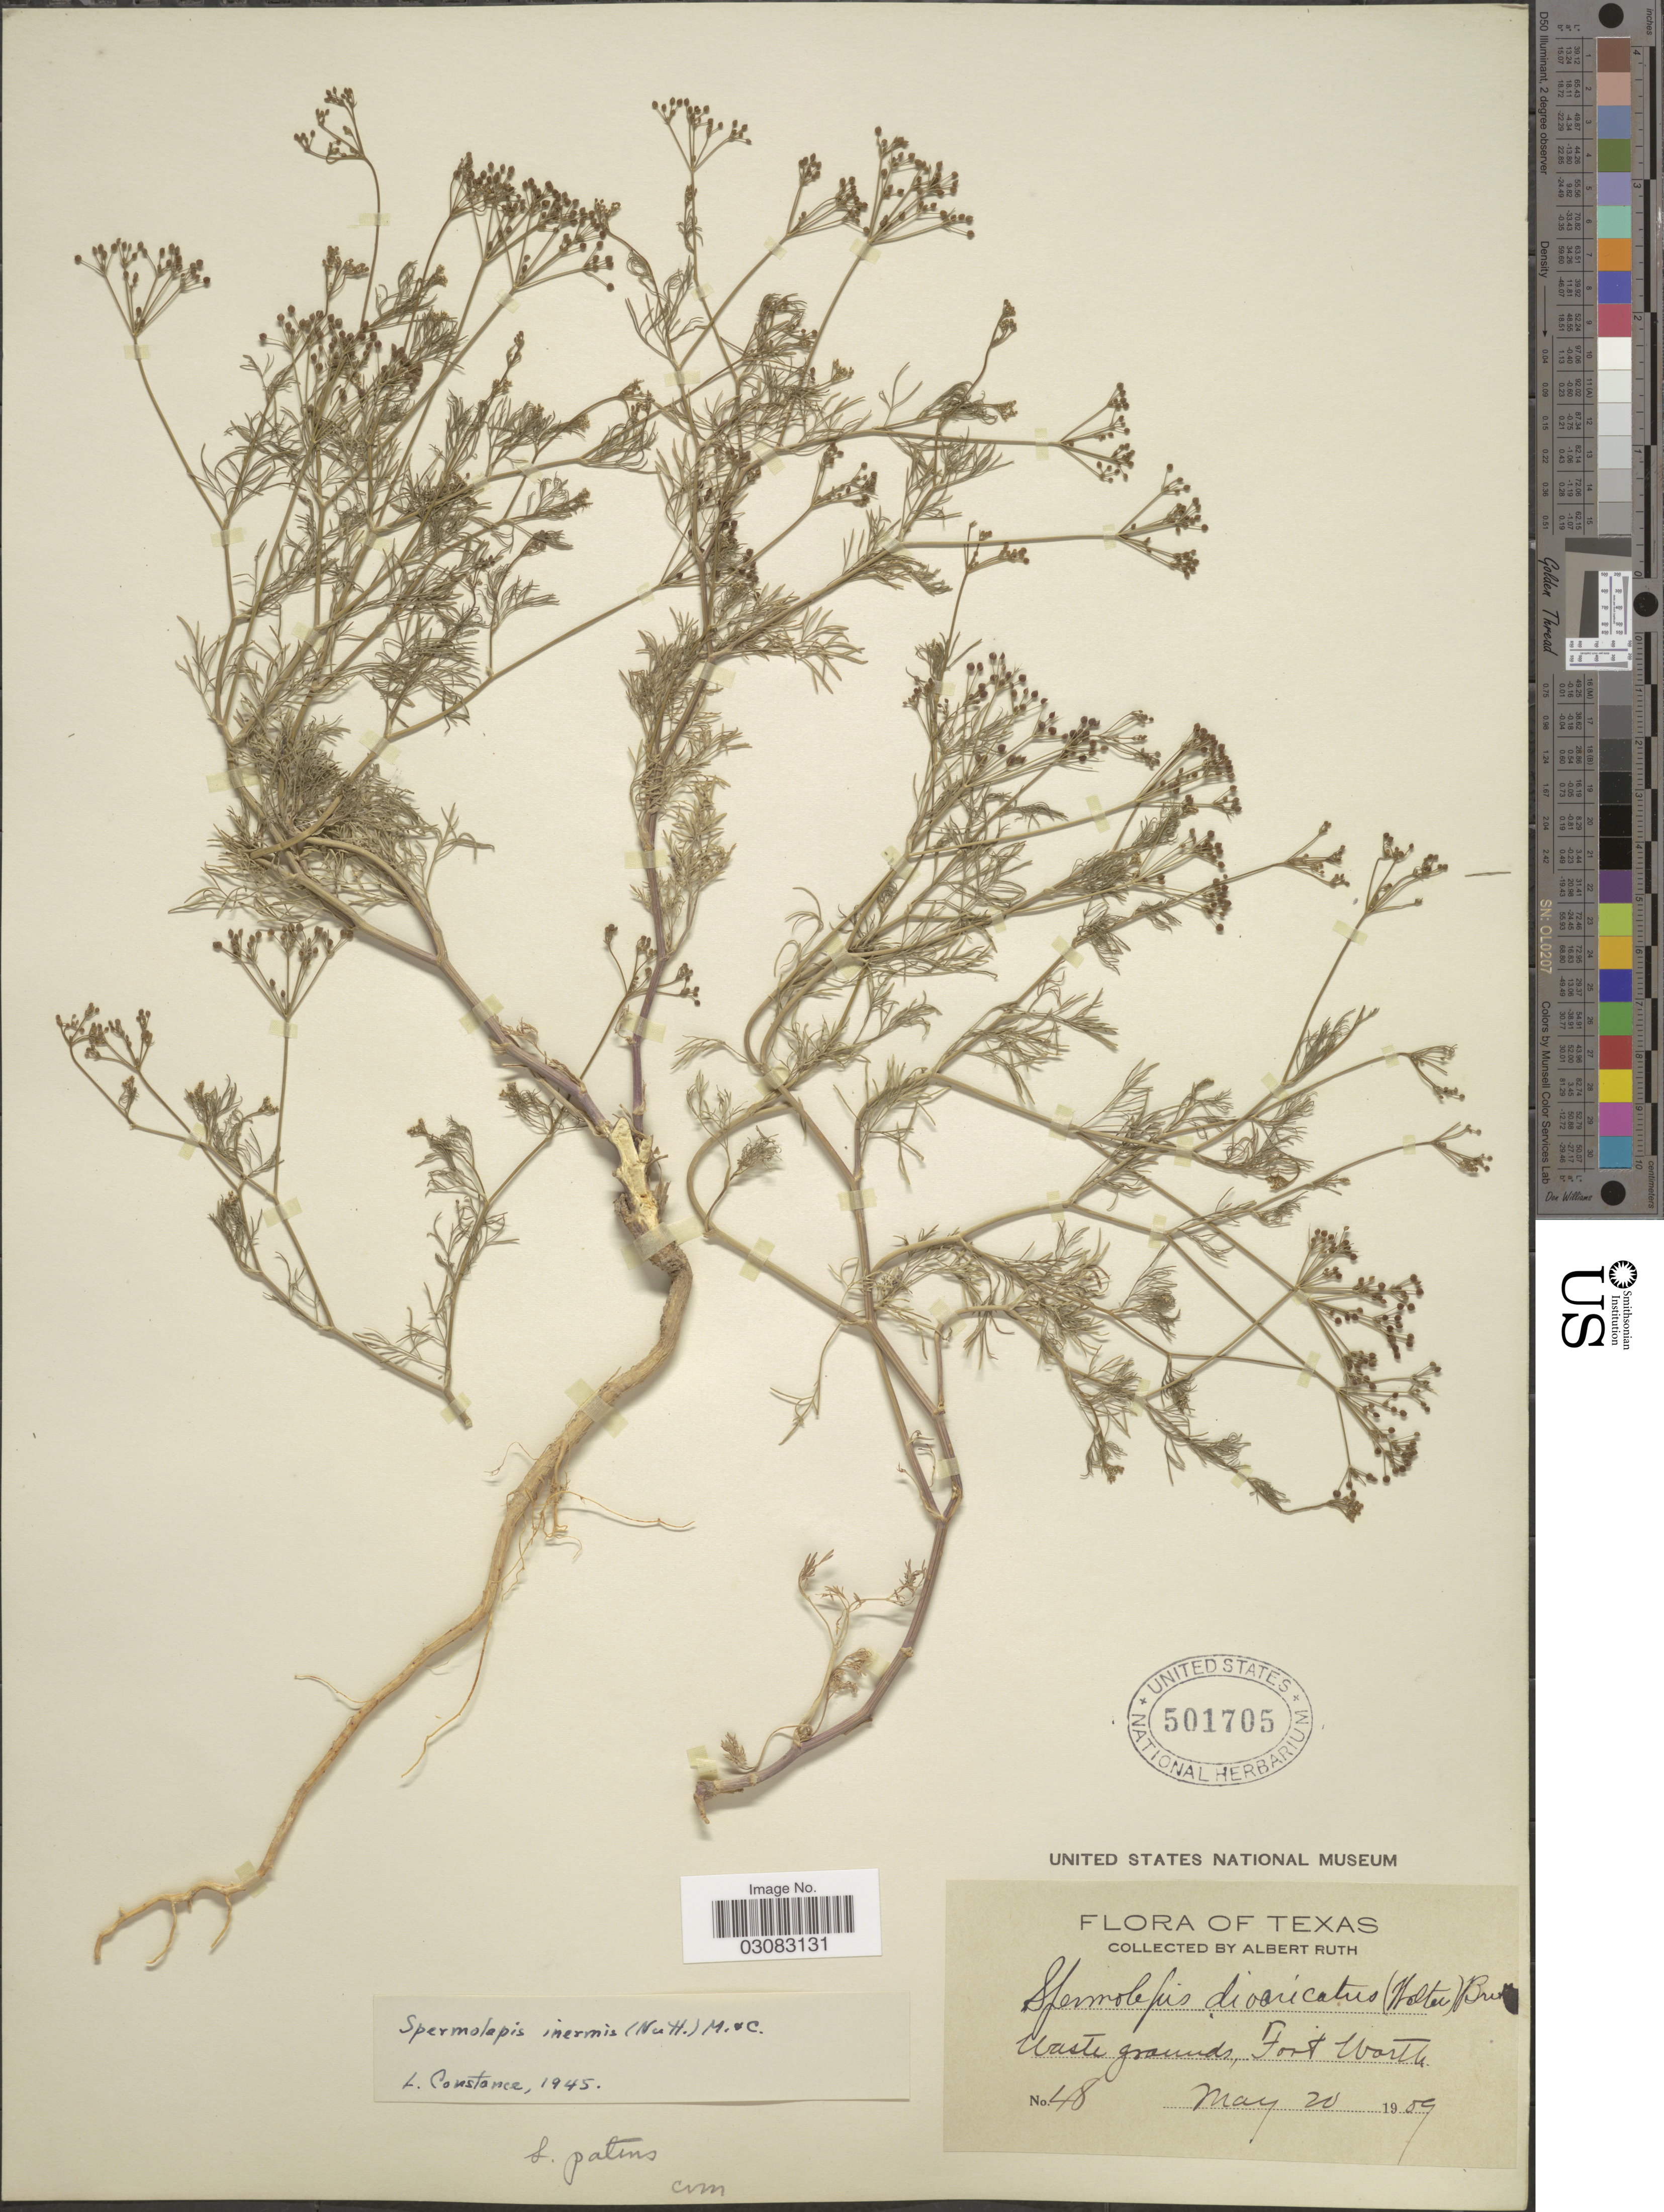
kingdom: Plantae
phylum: Tracheophyta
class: Magnoliopsida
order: Apiales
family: Apiaceae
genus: Spermolepis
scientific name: Spermolepis inermis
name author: (Nutt. ex DC.) Mathias & Constance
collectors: A. Ruth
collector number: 48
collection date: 1909-05-20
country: United States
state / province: Texas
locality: Fort Worth.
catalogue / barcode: US 501705